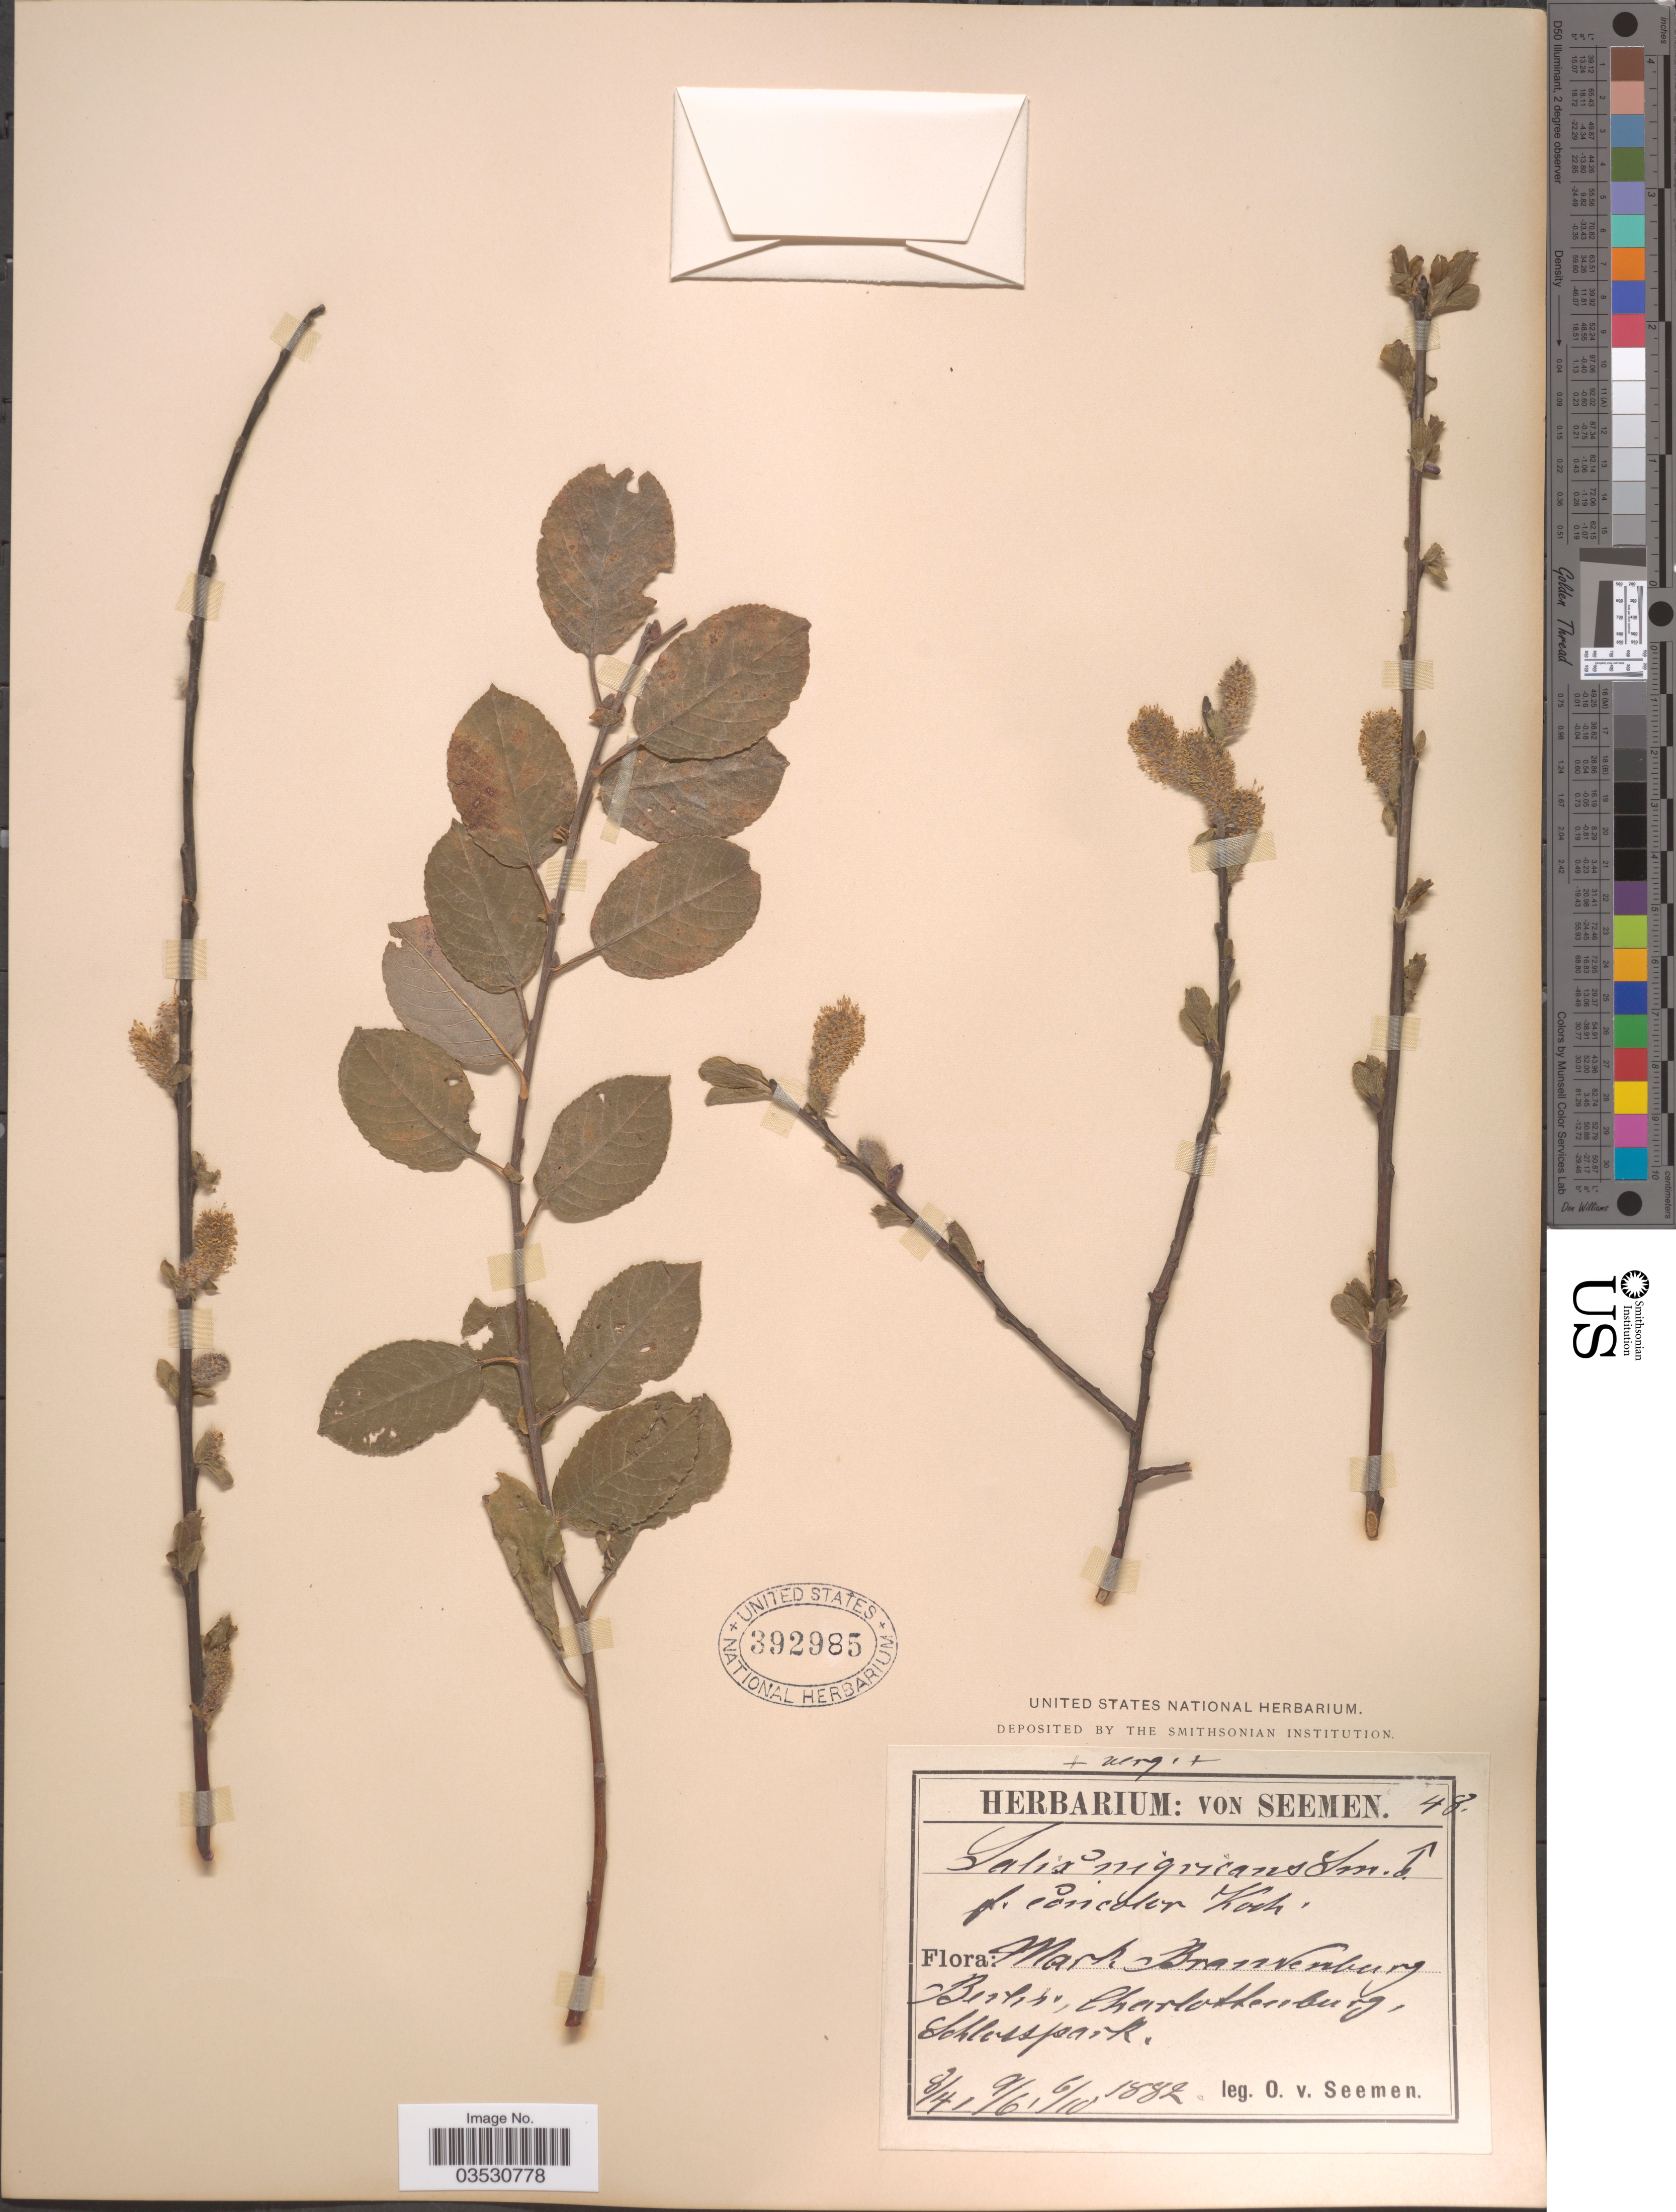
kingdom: Plantae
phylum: Tracheophyta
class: Magnoliopsida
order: Malpighiales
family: Salicaceae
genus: Salix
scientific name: Salix nigricans f. concolor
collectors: K. O. von Seemen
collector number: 48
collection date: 1882-04-08/1882-10-06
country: Germany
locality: Mark Brandenburg, Berlin, Charlottenburg, Schlosspark.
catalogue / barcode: US 392985